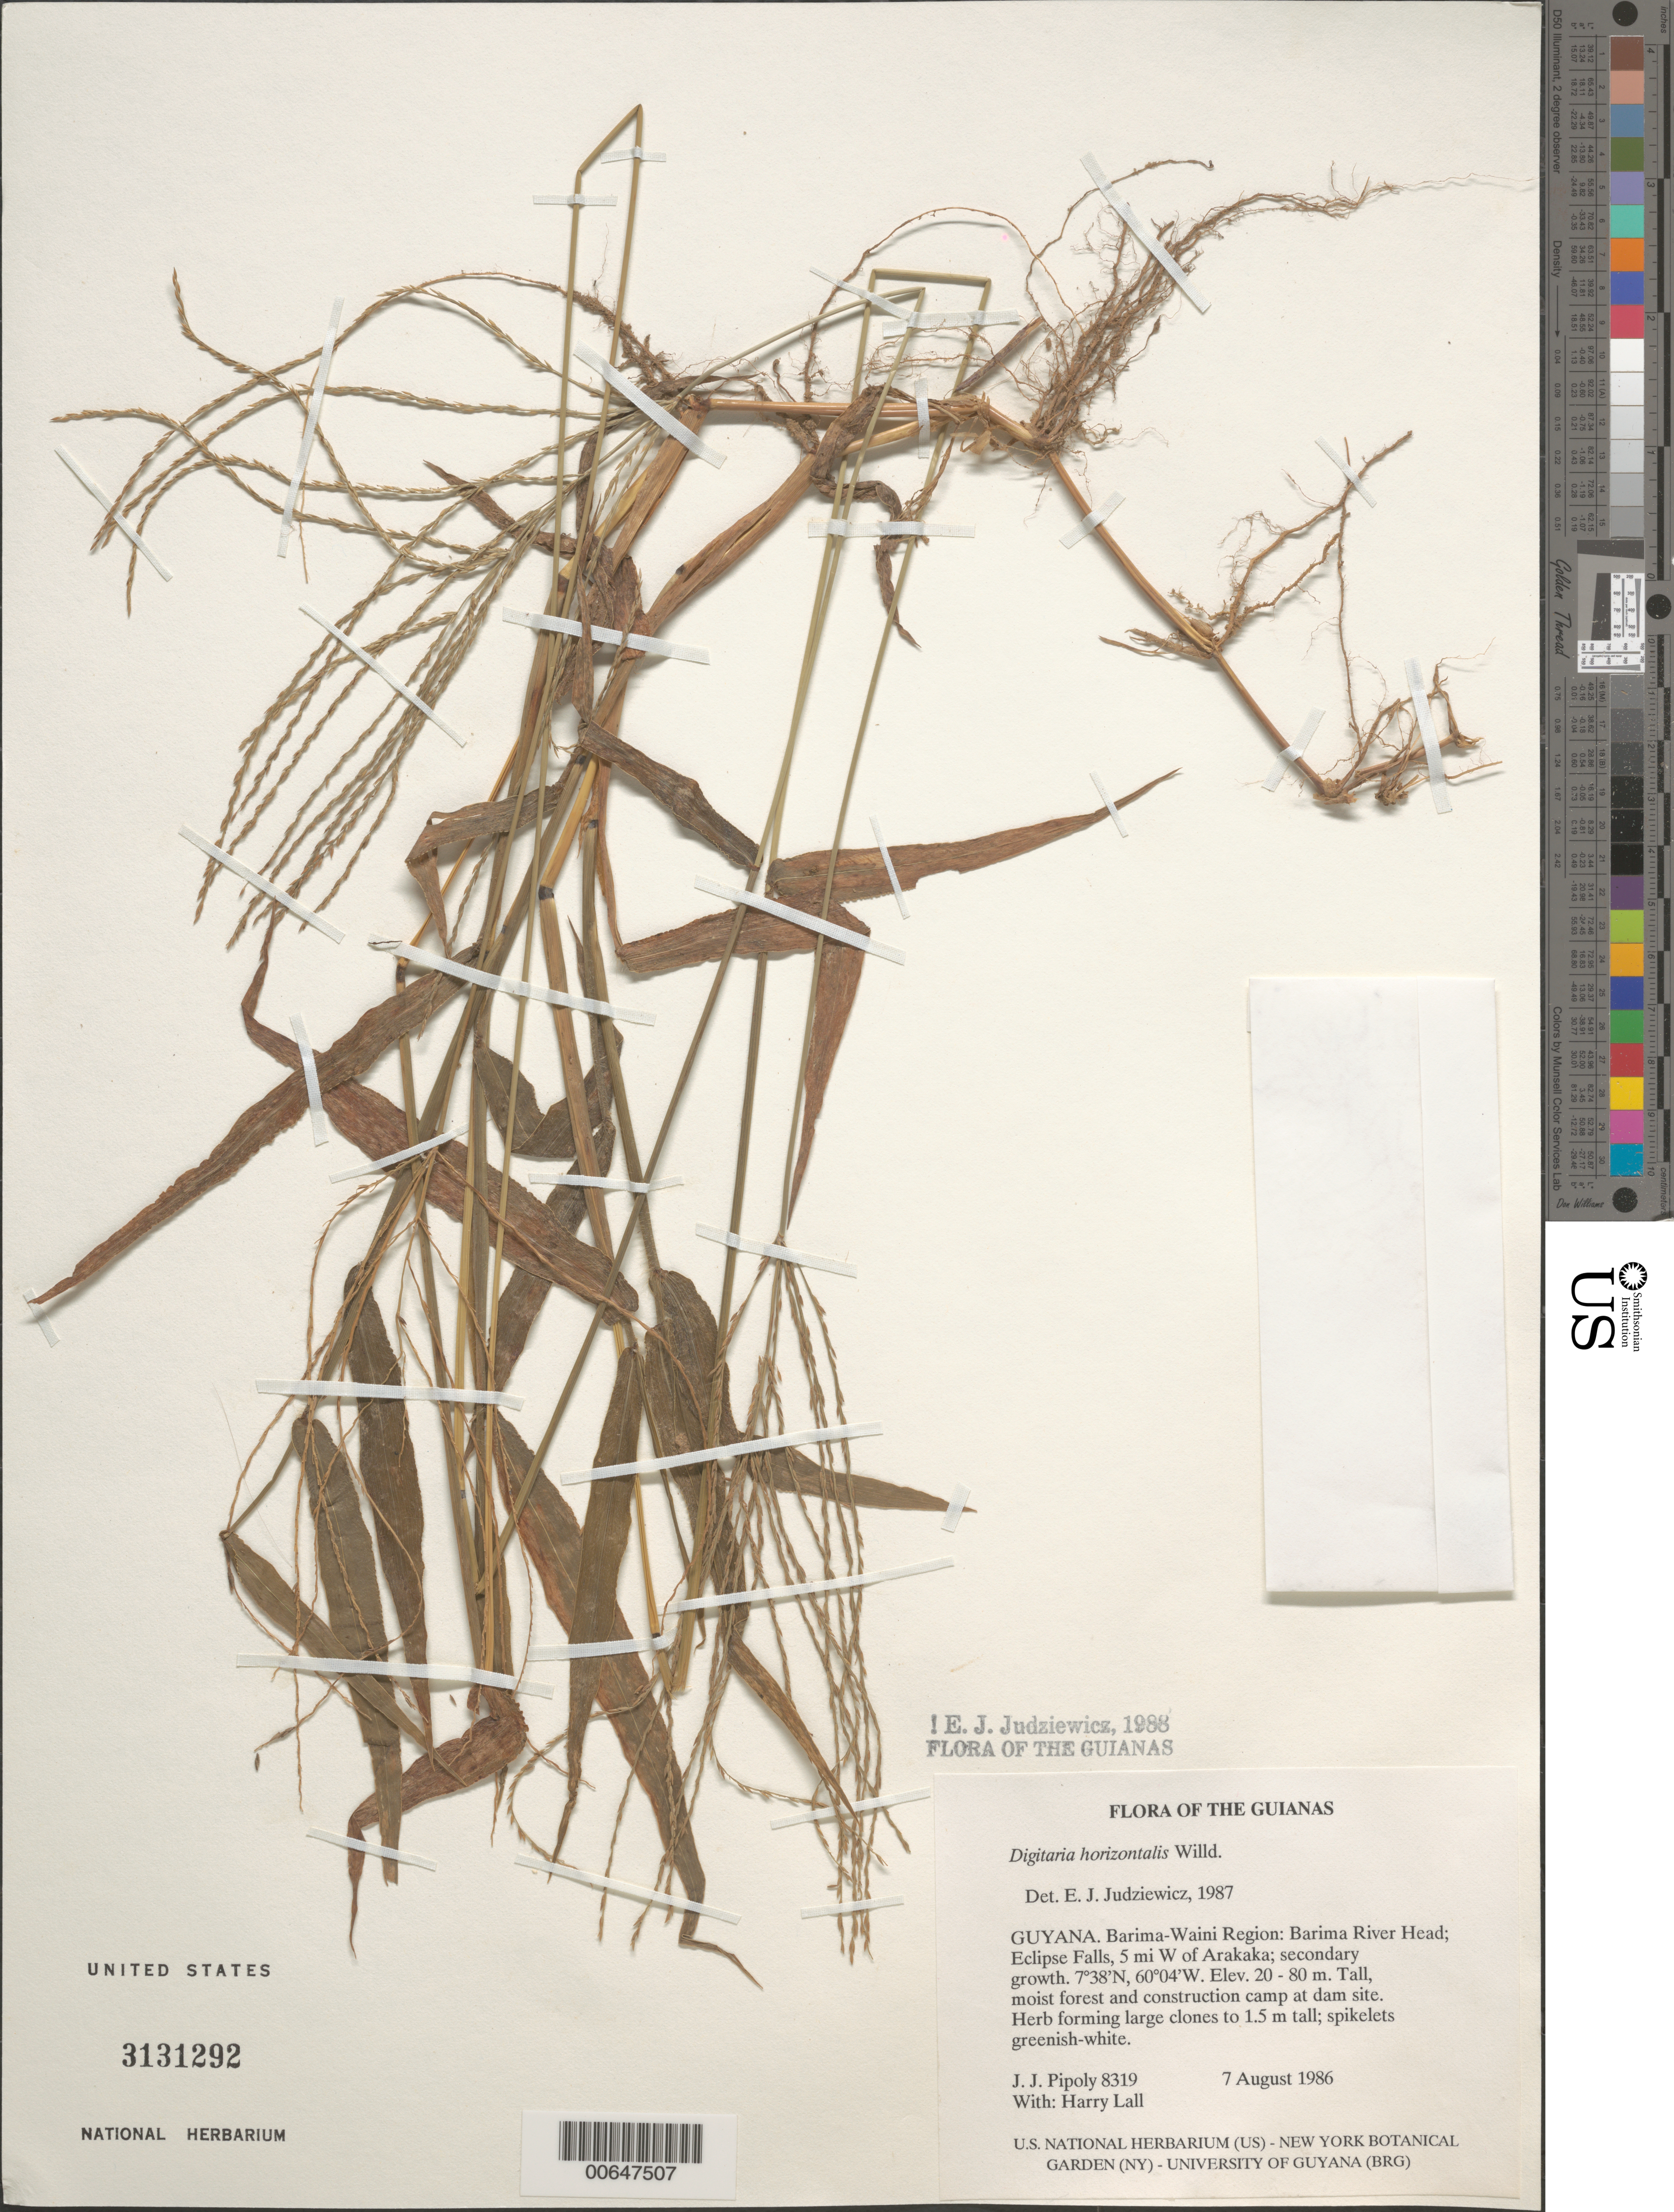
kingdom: Plantae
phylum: Tracheophyta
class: Liliopsida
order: Poales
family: Poaceae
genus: Digitaria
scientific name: Digitaria horizontalis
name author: Willd.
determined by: Judziewicz, E. J.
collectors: J. J. Pipoly & H. Lall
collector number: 8319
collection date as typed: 7 August 1986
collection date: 1986-08-07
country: Guyana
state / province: Barima-Waini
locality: Barima River head; Eclipse Falls, 5 mi W of Arakaka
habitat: Secondary growth, tall moist forest and construction camp at dam site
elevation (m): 20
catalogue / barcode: US 3131292